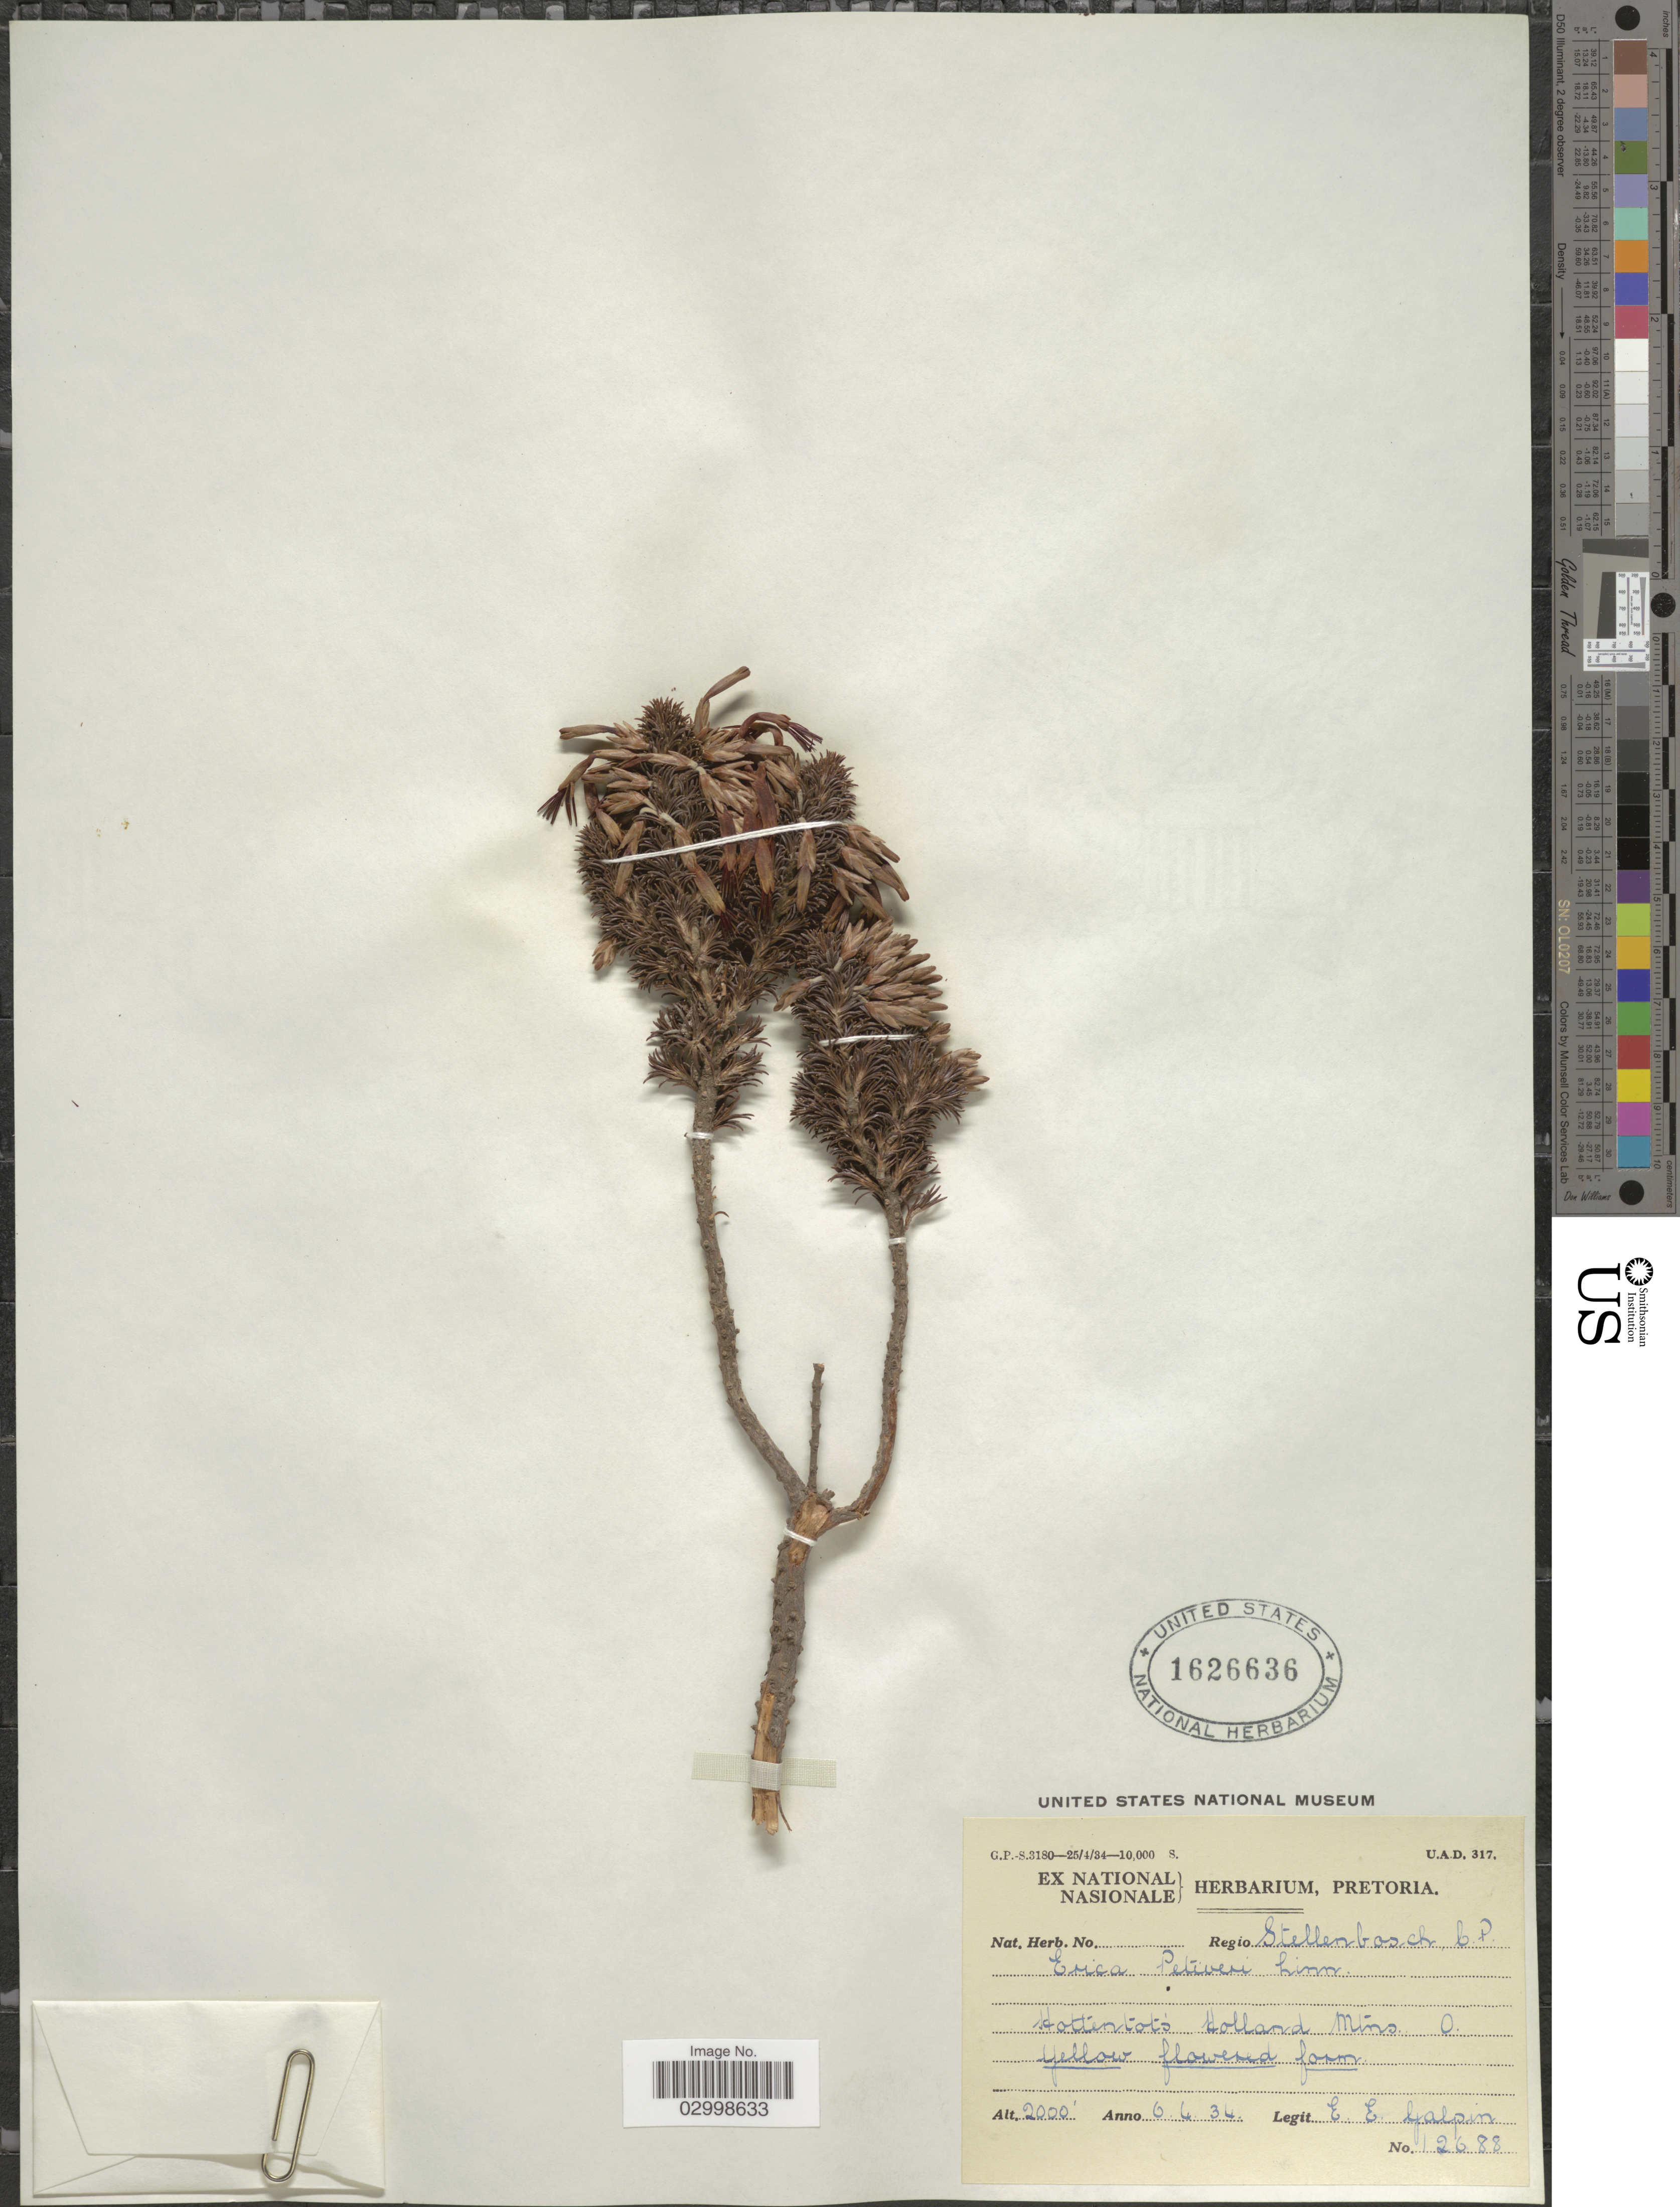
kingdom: Plantae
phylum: Tracheophyta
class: Magnoliopsida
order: Ericales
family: Ericaceae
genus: Erica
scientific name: Erica petiverii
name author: Willd.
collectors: E. Galpin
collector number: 12688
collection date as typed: Transcribed d/m/y: 6/4/34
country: South Africa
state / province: Western Cape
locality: Regio Stellenbosch, C. P. Hottentot's Holland Mtns. O.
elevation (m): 610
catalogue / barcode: US 1626636